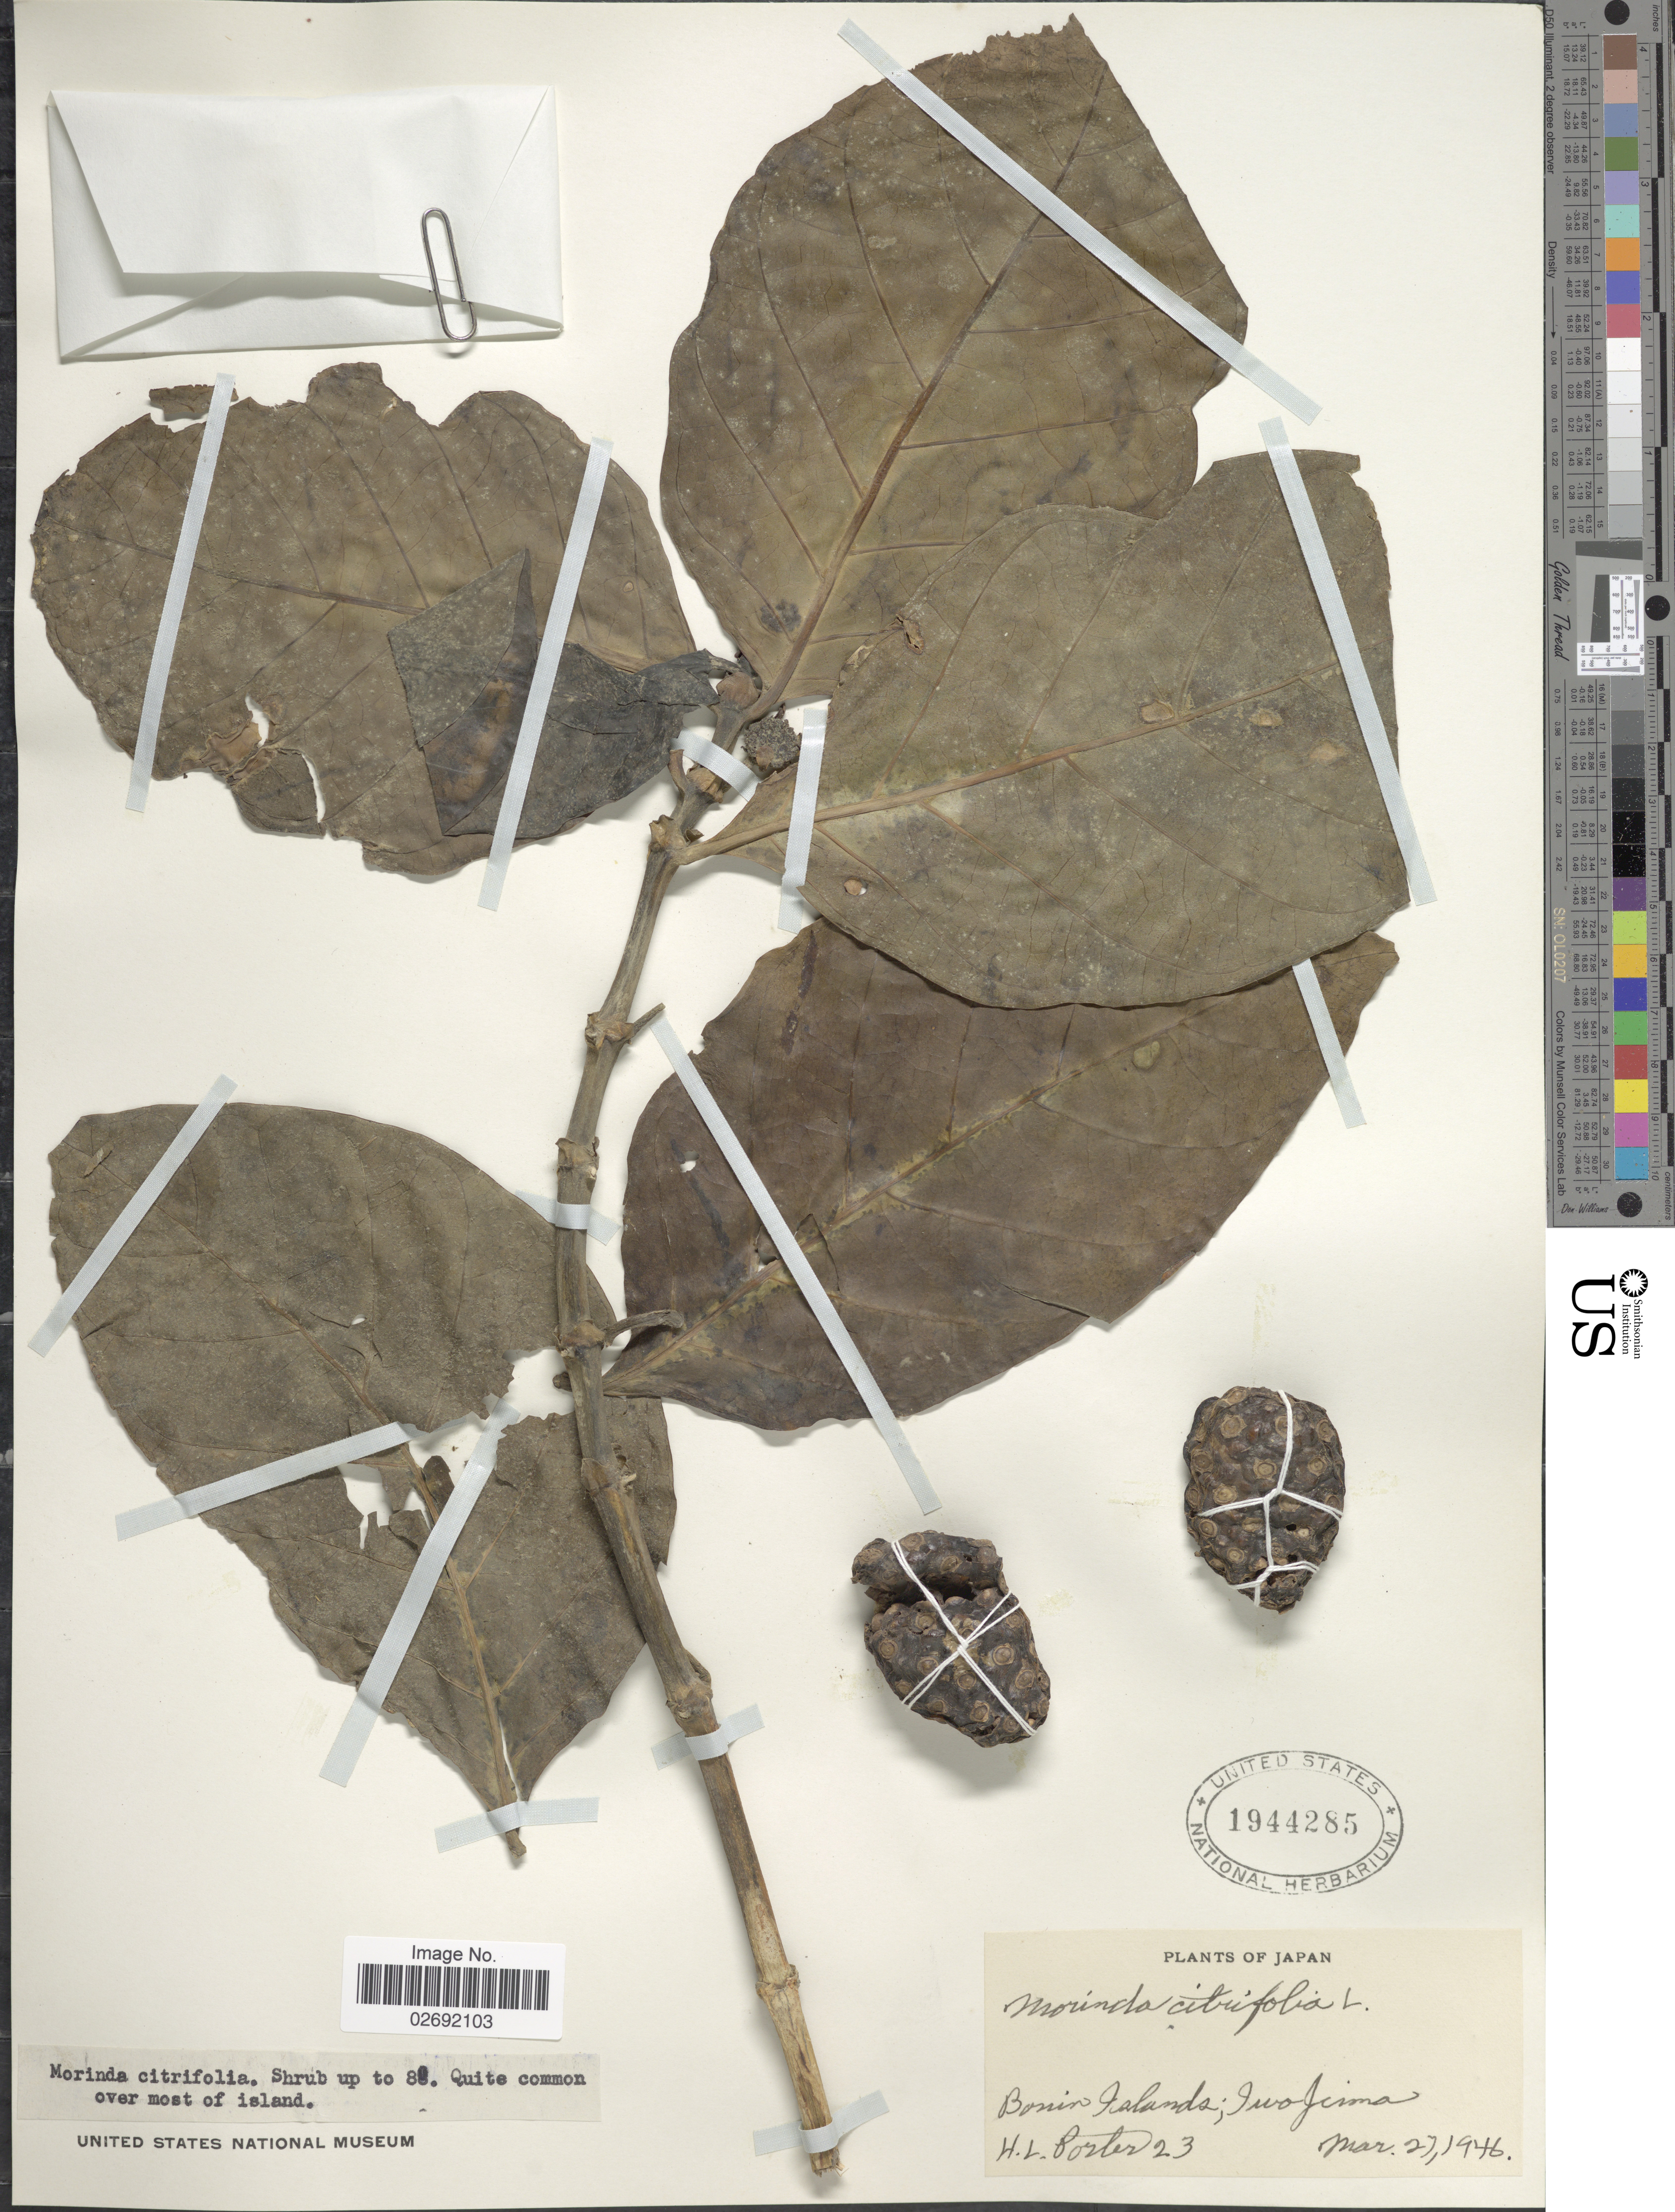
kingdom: Plantae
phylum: Tracheophyta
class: Magnoliopsida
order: Gentianales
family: Rubiaceae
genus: Morinda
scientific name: Morinda citrifolia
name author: L.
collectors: H. L. Porter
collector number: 23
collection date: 1946-03-27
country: Japan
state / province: Tokyo, Federal City of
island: Bonin Islands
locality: Bonin Islands; Iwo Jima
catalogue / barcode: US 1944285